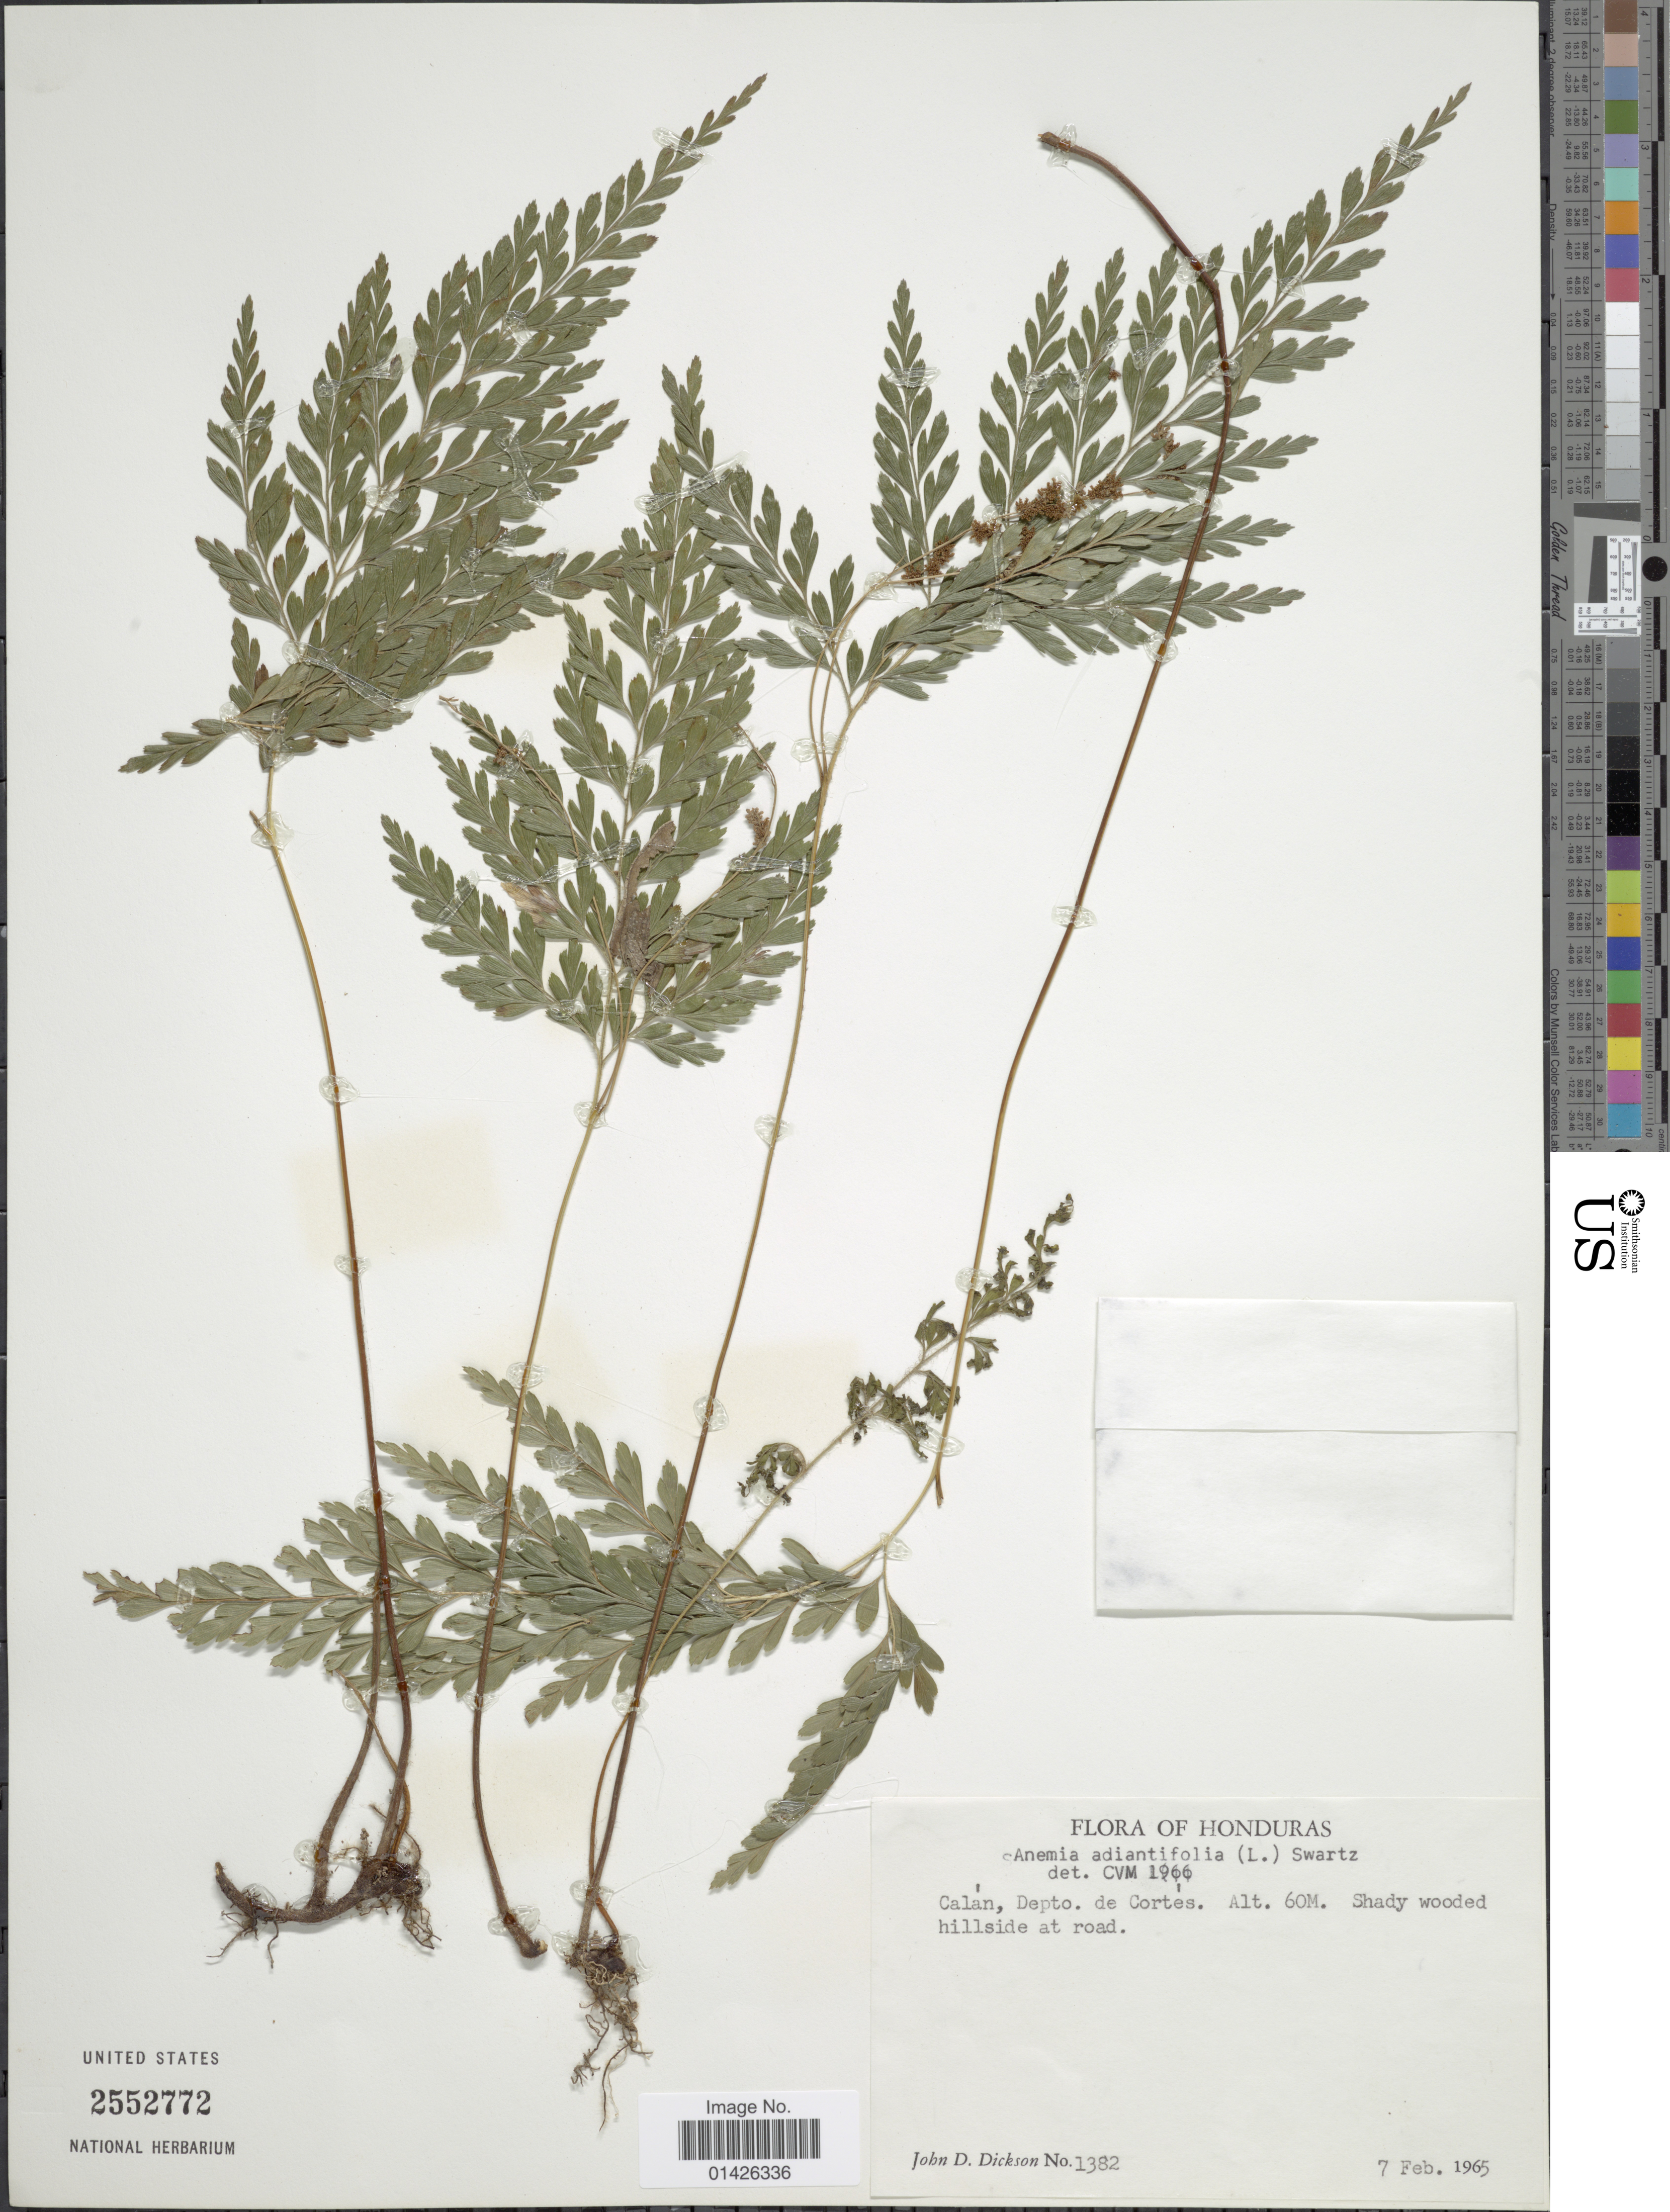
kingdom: Plantae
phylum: Tracheophyta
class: Polypodiopsida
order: Schizaeales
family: Anemiaceae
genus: Anemia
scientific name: Anemia adiantifolia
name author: (L.) Sw.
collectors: J. Dickson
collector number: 1382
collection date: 1965-02-07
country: Honduras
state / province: Cortés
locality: Calan, Depto de Cortes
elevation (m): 60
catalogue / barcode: US 2552772